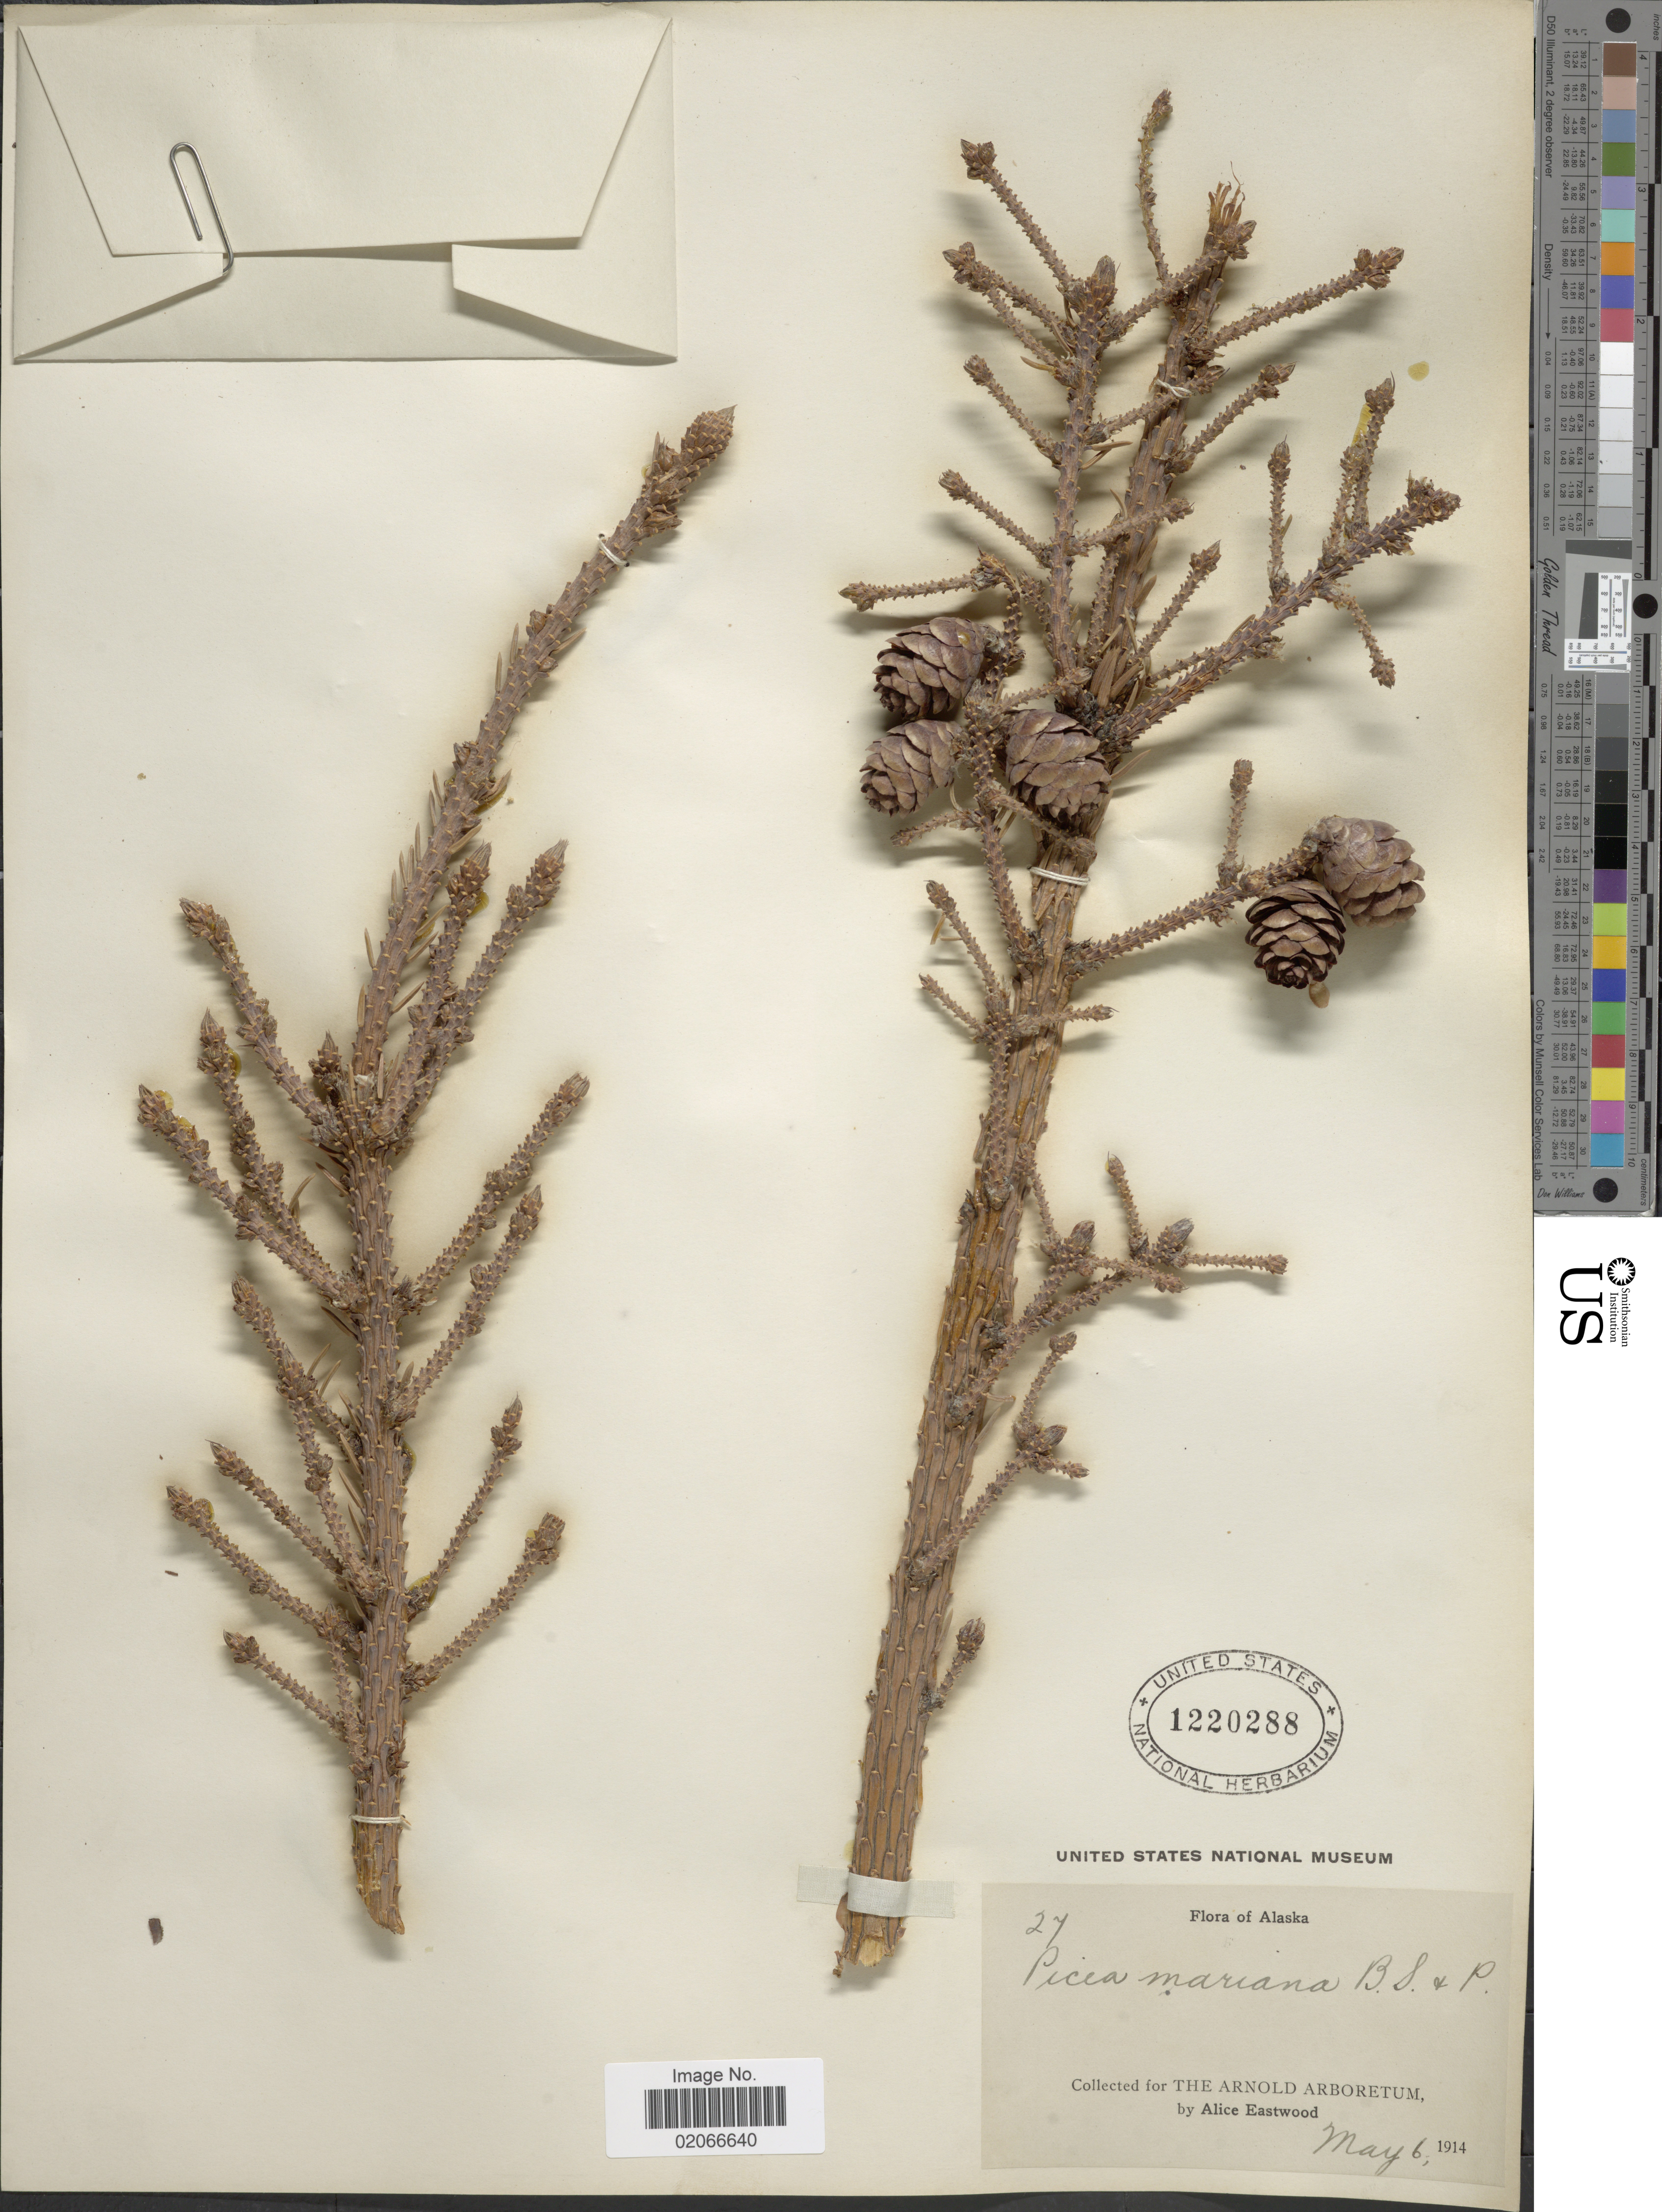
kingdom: Plantae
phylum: Tracheophyta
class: Pinopsida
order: Pinales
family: Pinaceae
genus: Picea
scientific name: Picea mariana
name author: (Mill.) Britton, Stearns & Poggenb.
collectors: A. Eastwood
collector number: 27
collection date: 1914-05-06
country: United States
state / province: Alaska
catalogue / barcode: US 1220288